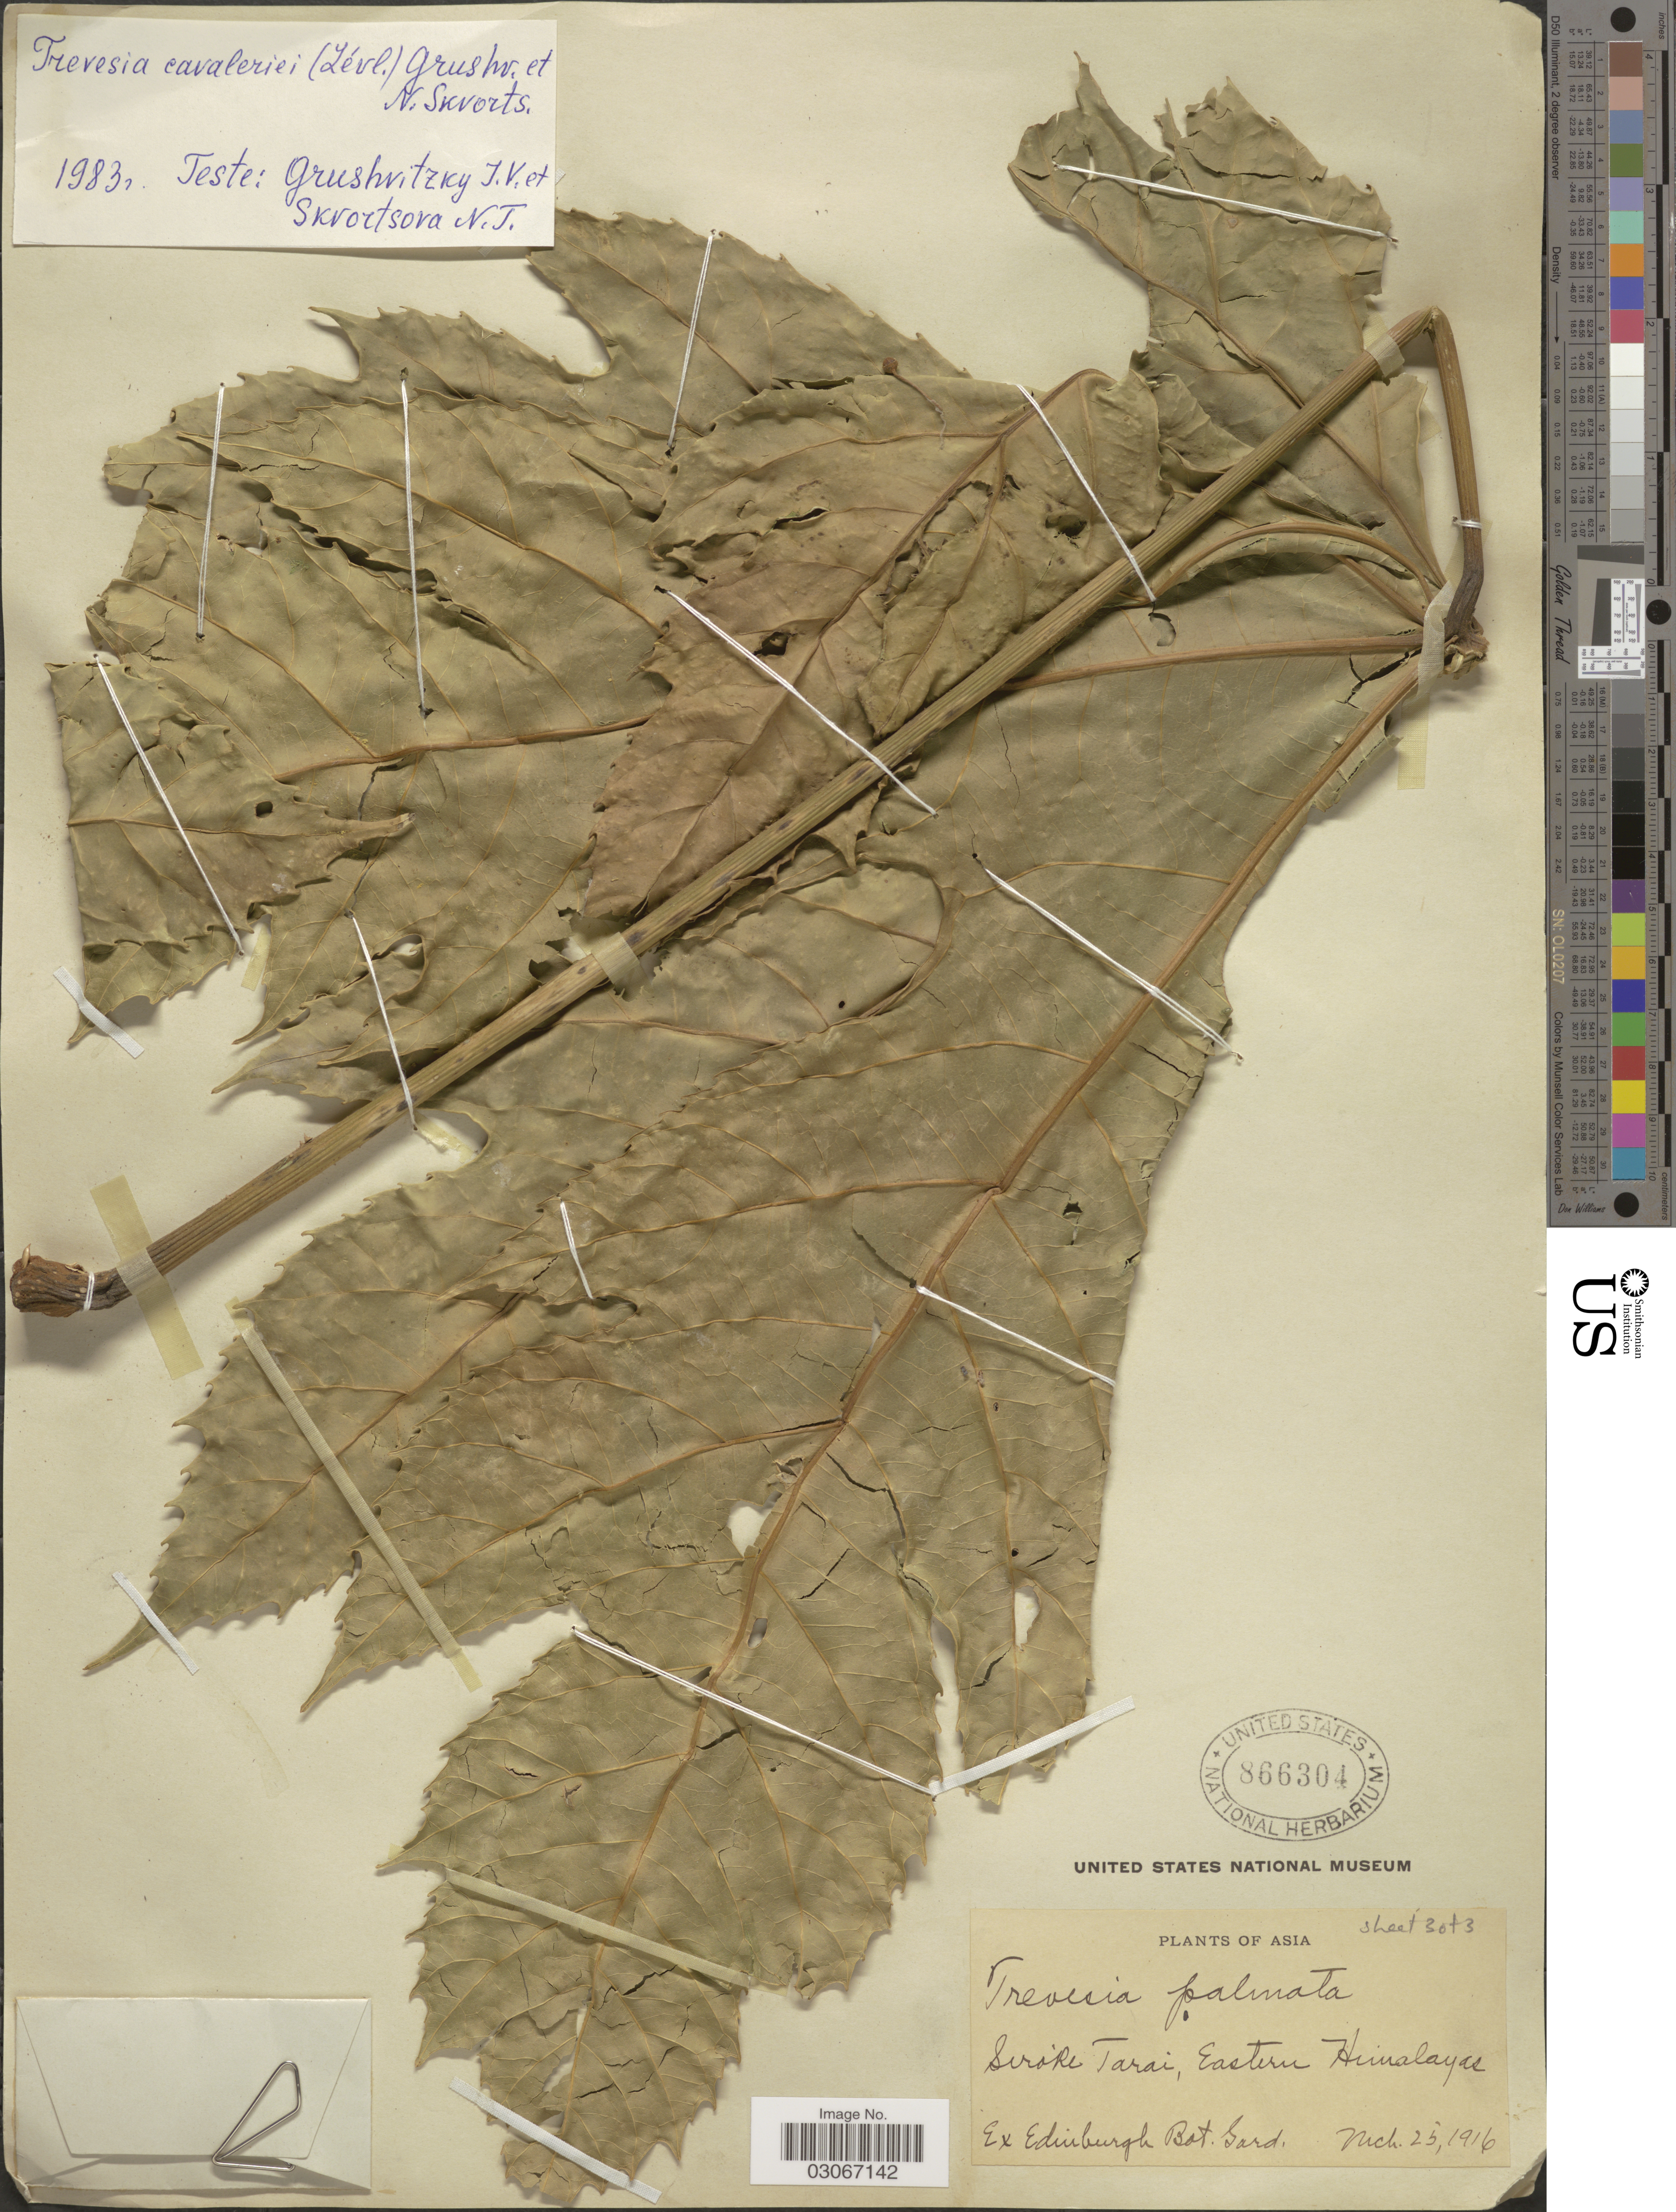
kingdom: Plantae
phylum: Tracheophyta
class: Magnoliopsida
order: Apiales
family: Araliaceae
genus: Trevesia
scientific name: Trevesia palmata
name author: (Roxb. ex Lindl.)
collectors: Edinburg Bot. Gard.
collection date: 1916-03-25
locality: Asia. Siroke Tarai, Eastern Himalayas.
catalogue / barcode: US 866304